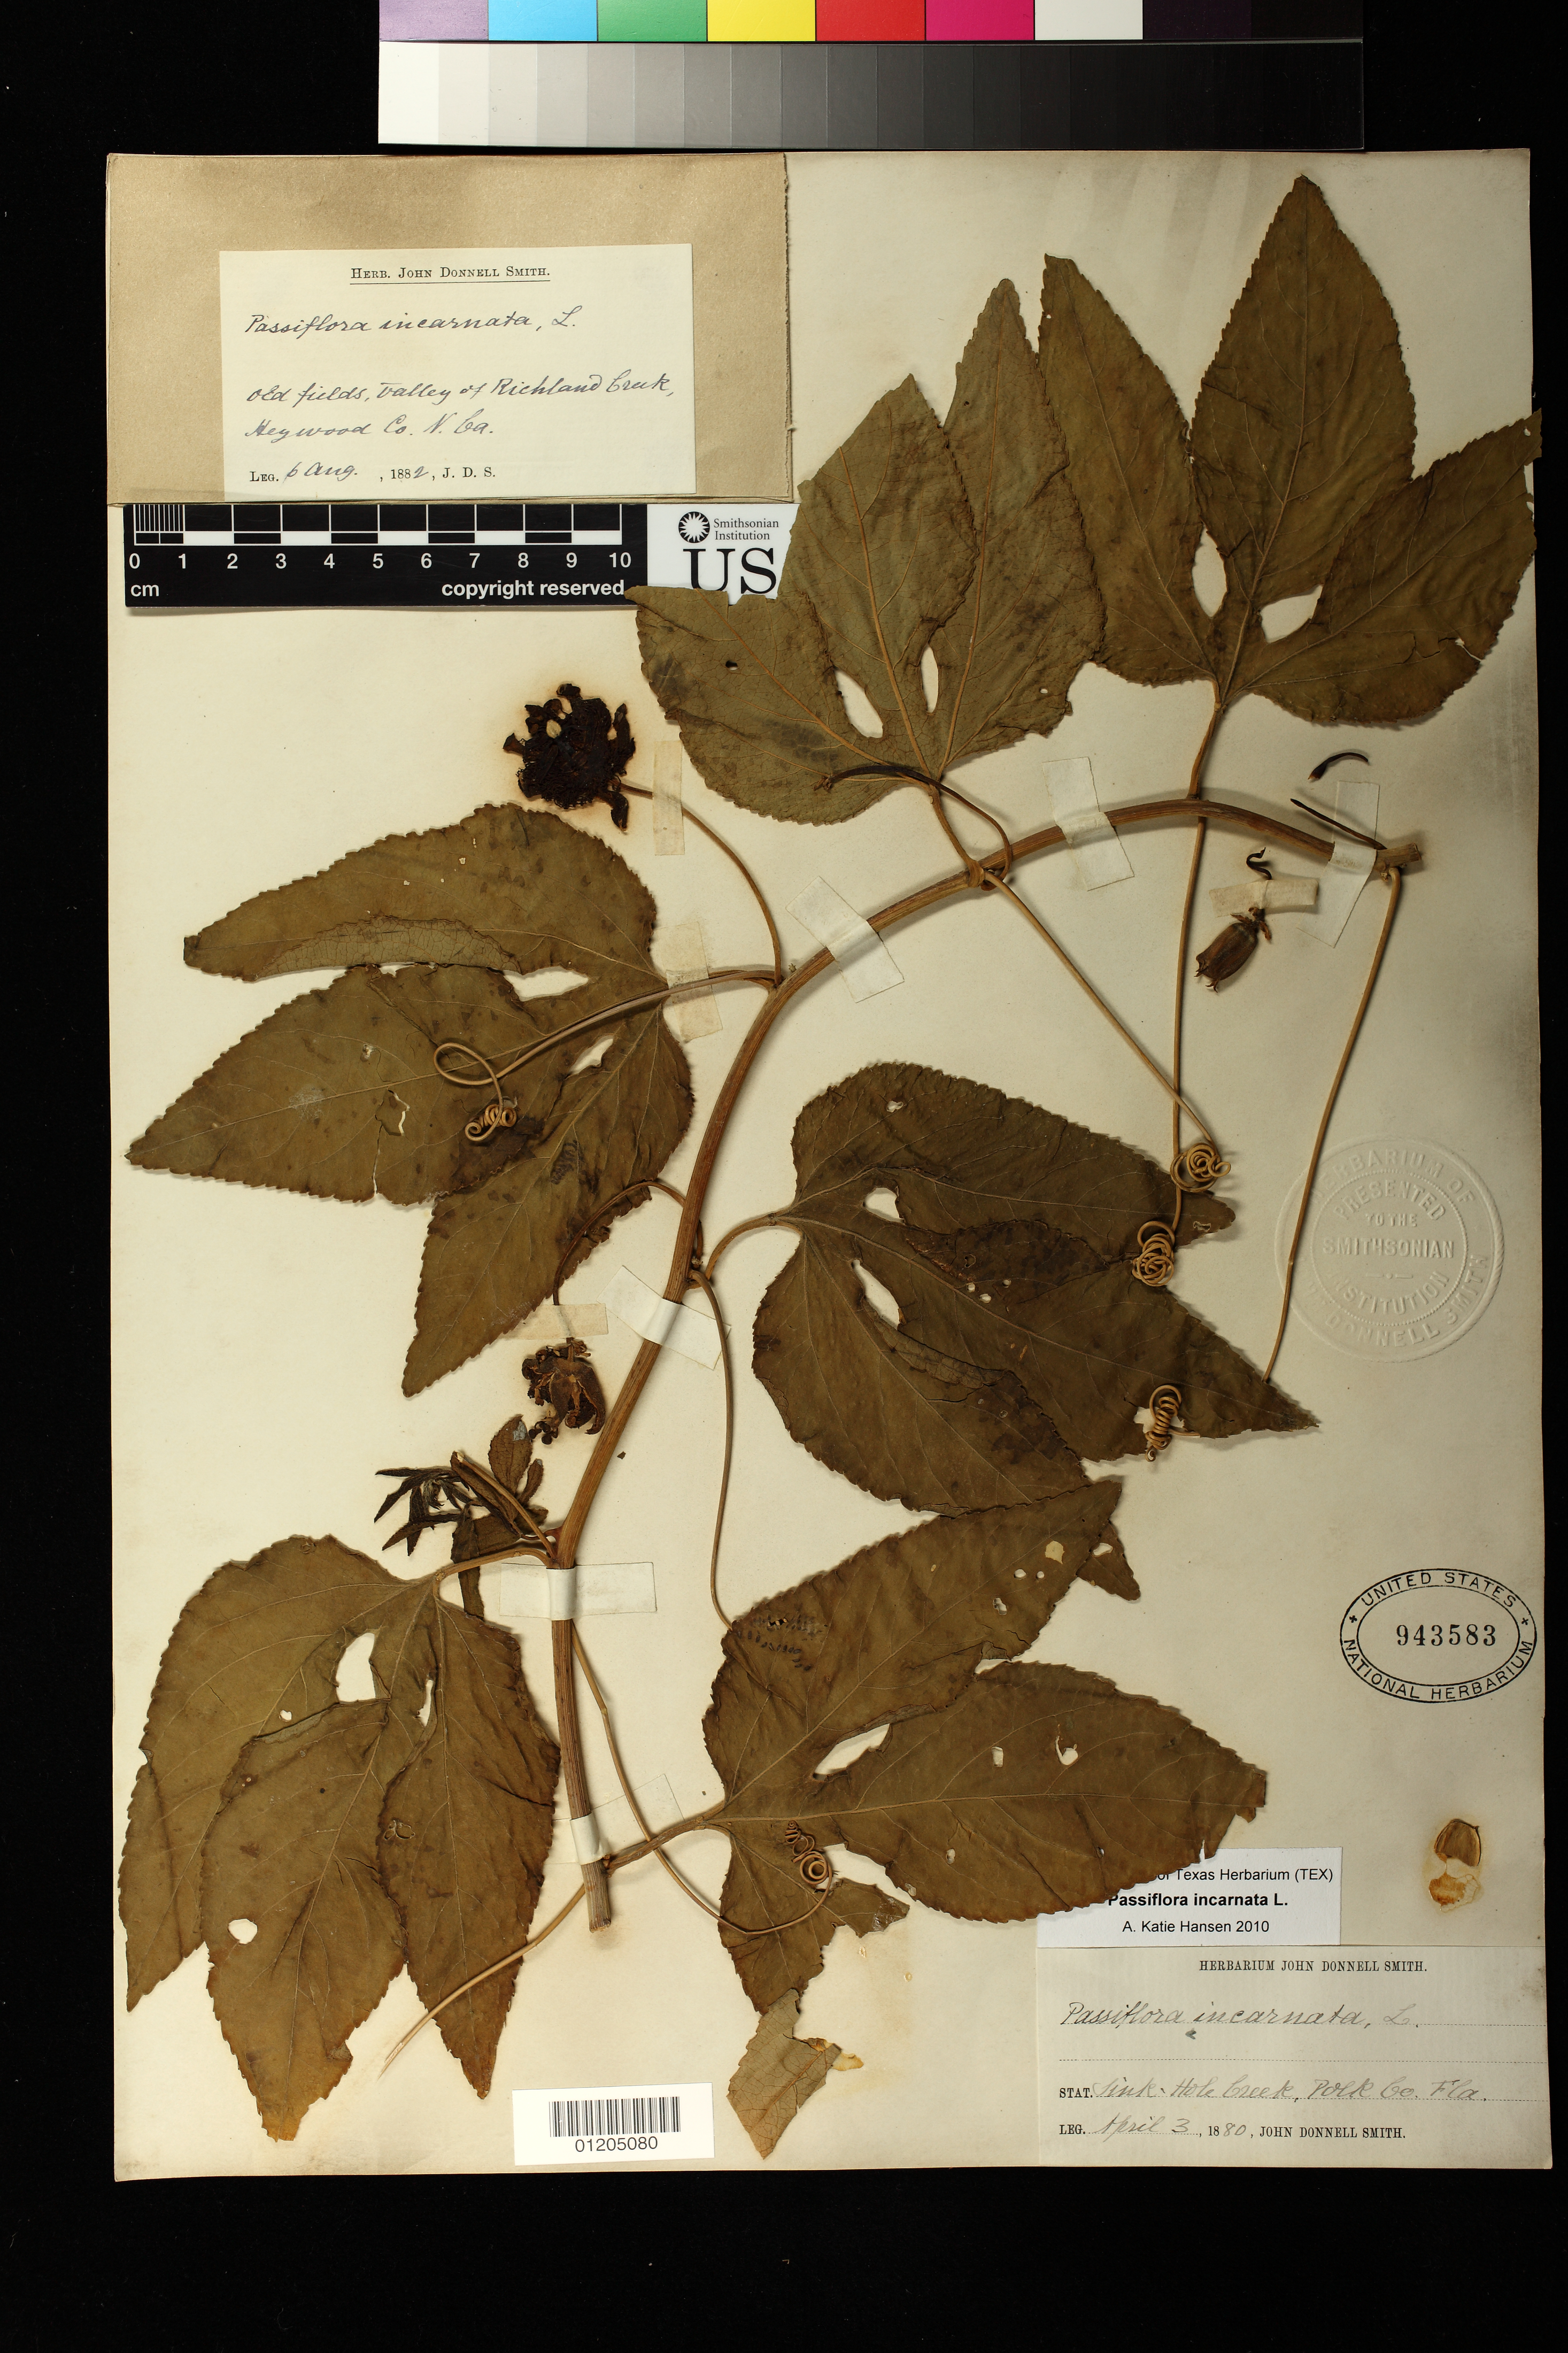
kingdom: Plantae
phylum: Tracheophyta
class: Magnoliopsida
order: Malpighiales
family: Passifloraceae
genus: Passiflora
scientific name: Passiflora incarnata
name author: L.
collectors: J. Smith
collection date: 1880-04-03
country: United States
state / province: Florida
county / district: Polk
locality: Sink Hole Creek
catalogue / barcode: US 943583